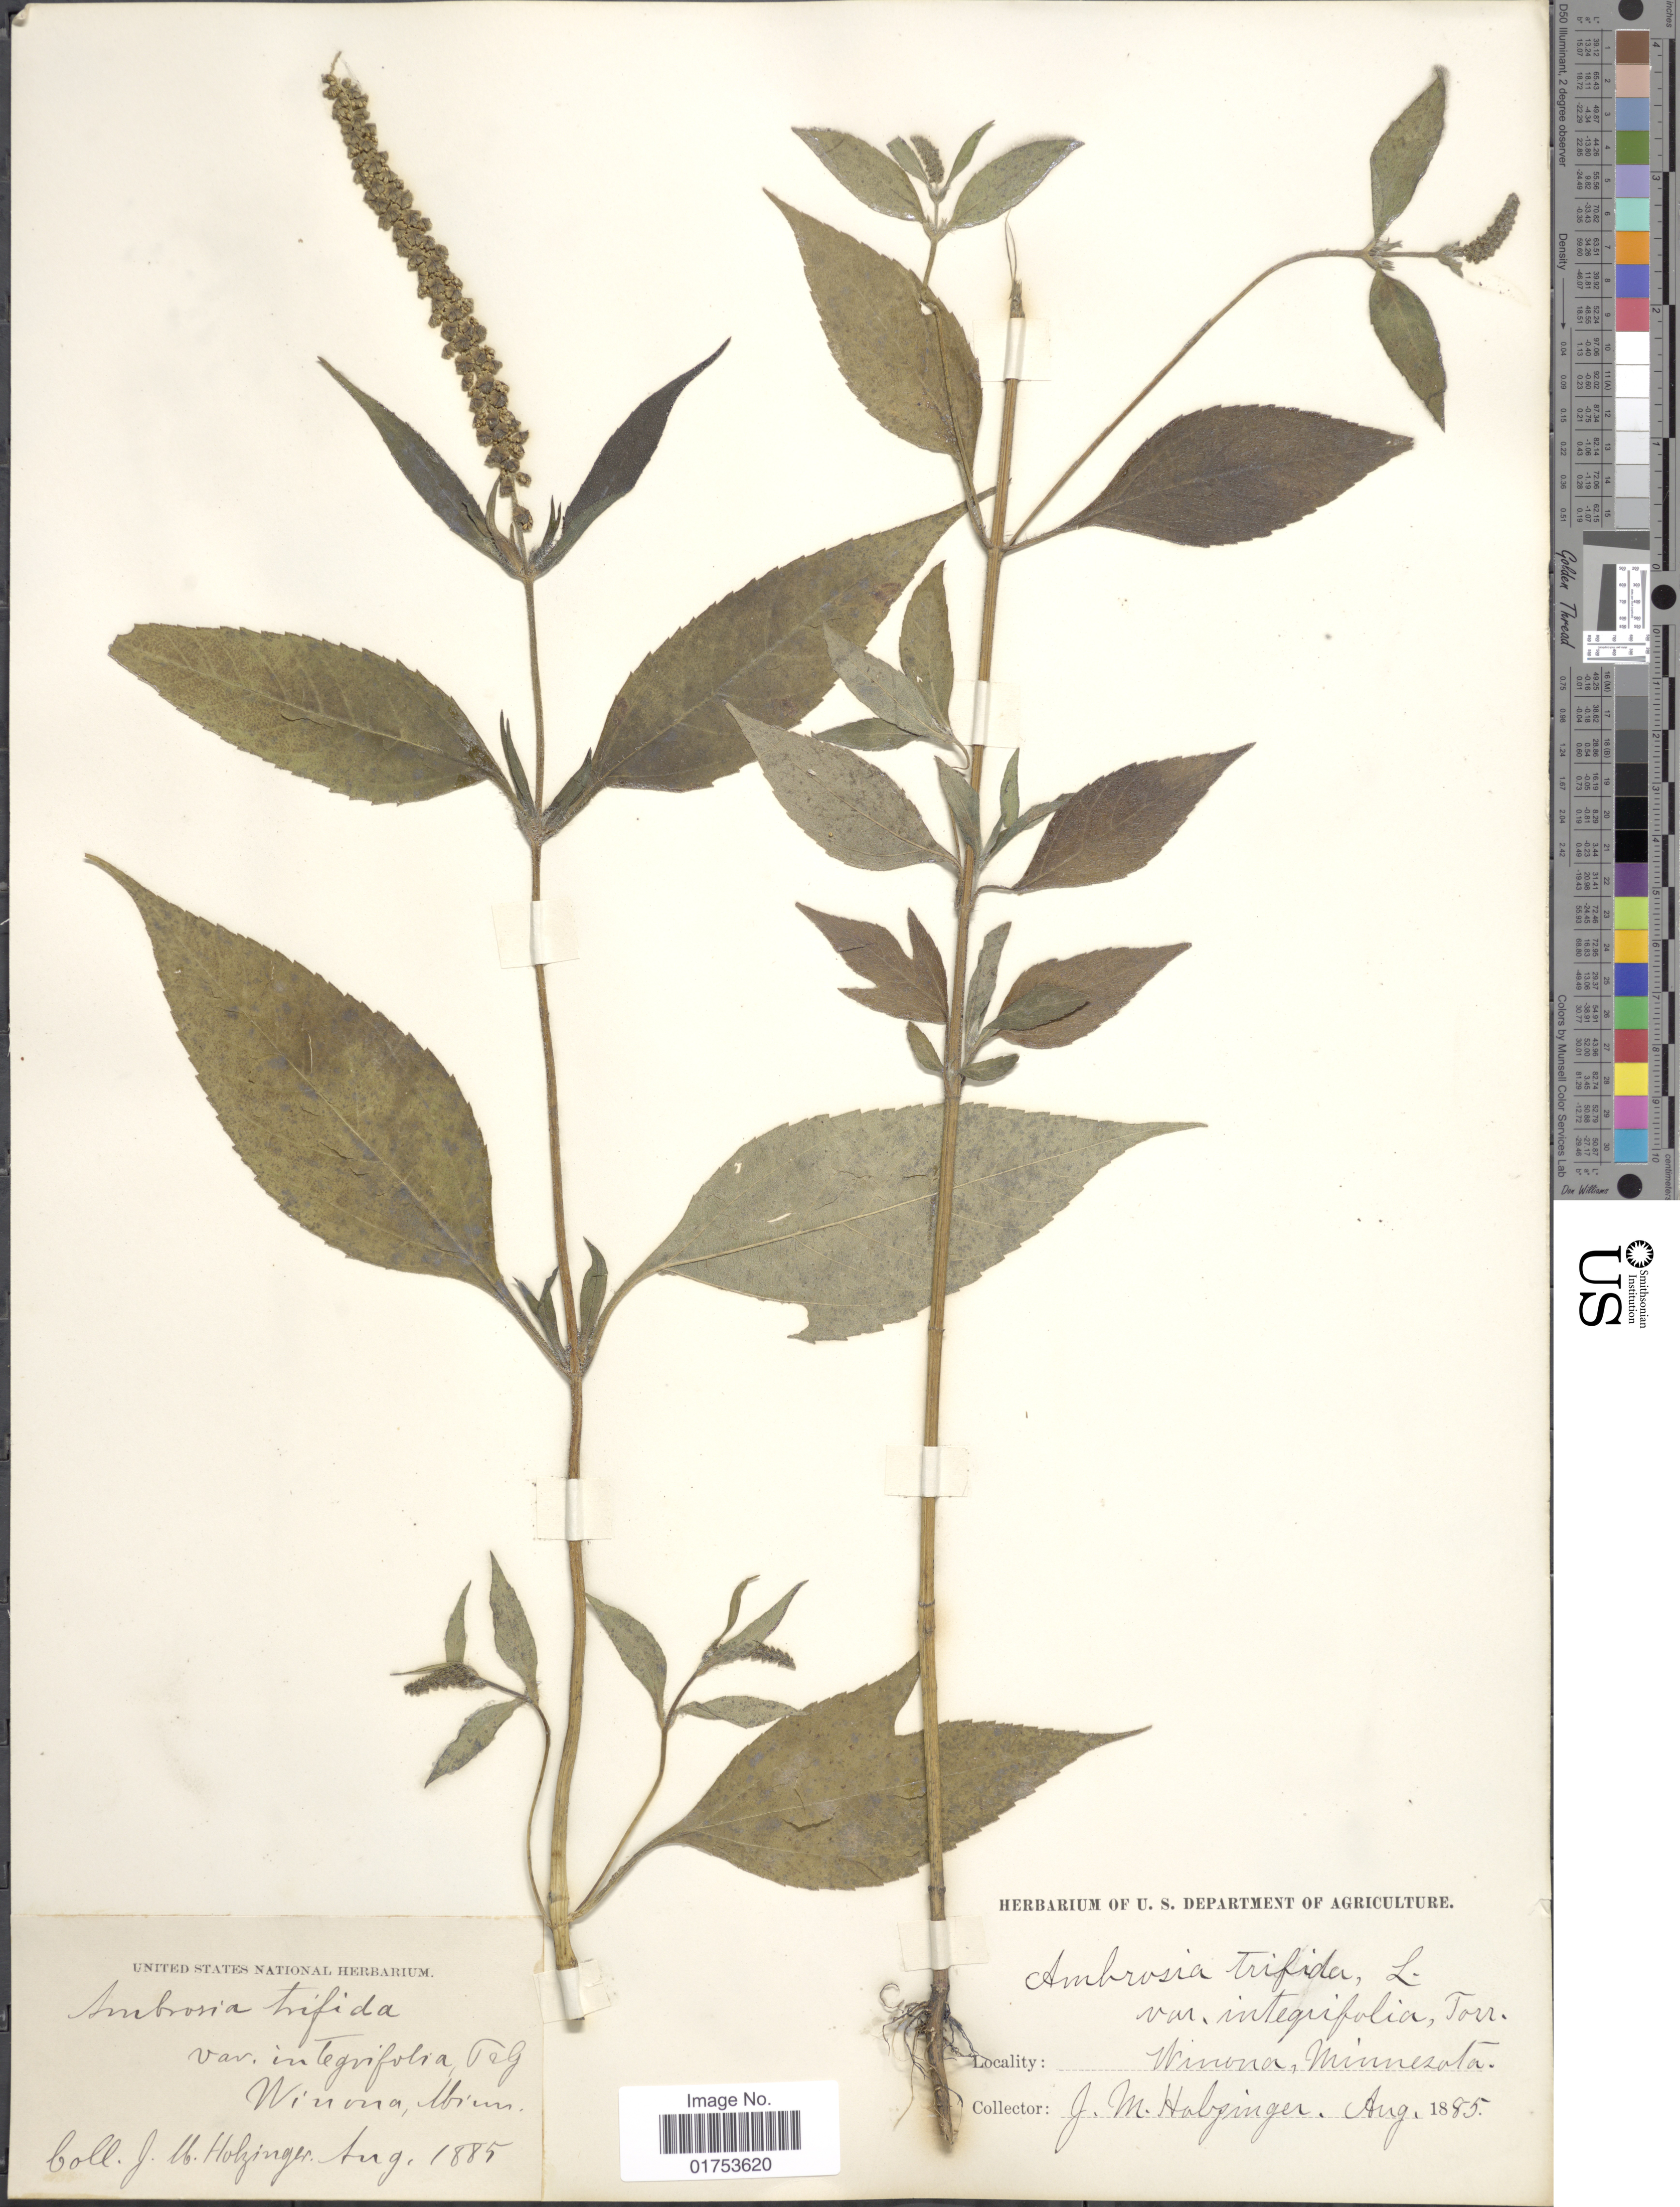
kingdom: Plantae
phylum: Tracheophyta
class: Magnoliopsida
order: Asterales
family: Asteraceae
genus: Ambrosia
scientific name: Ambrosia trifida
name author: L.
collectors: J. M. Holzinger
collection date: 1885-08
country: United States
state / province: Minnesota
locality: Winona